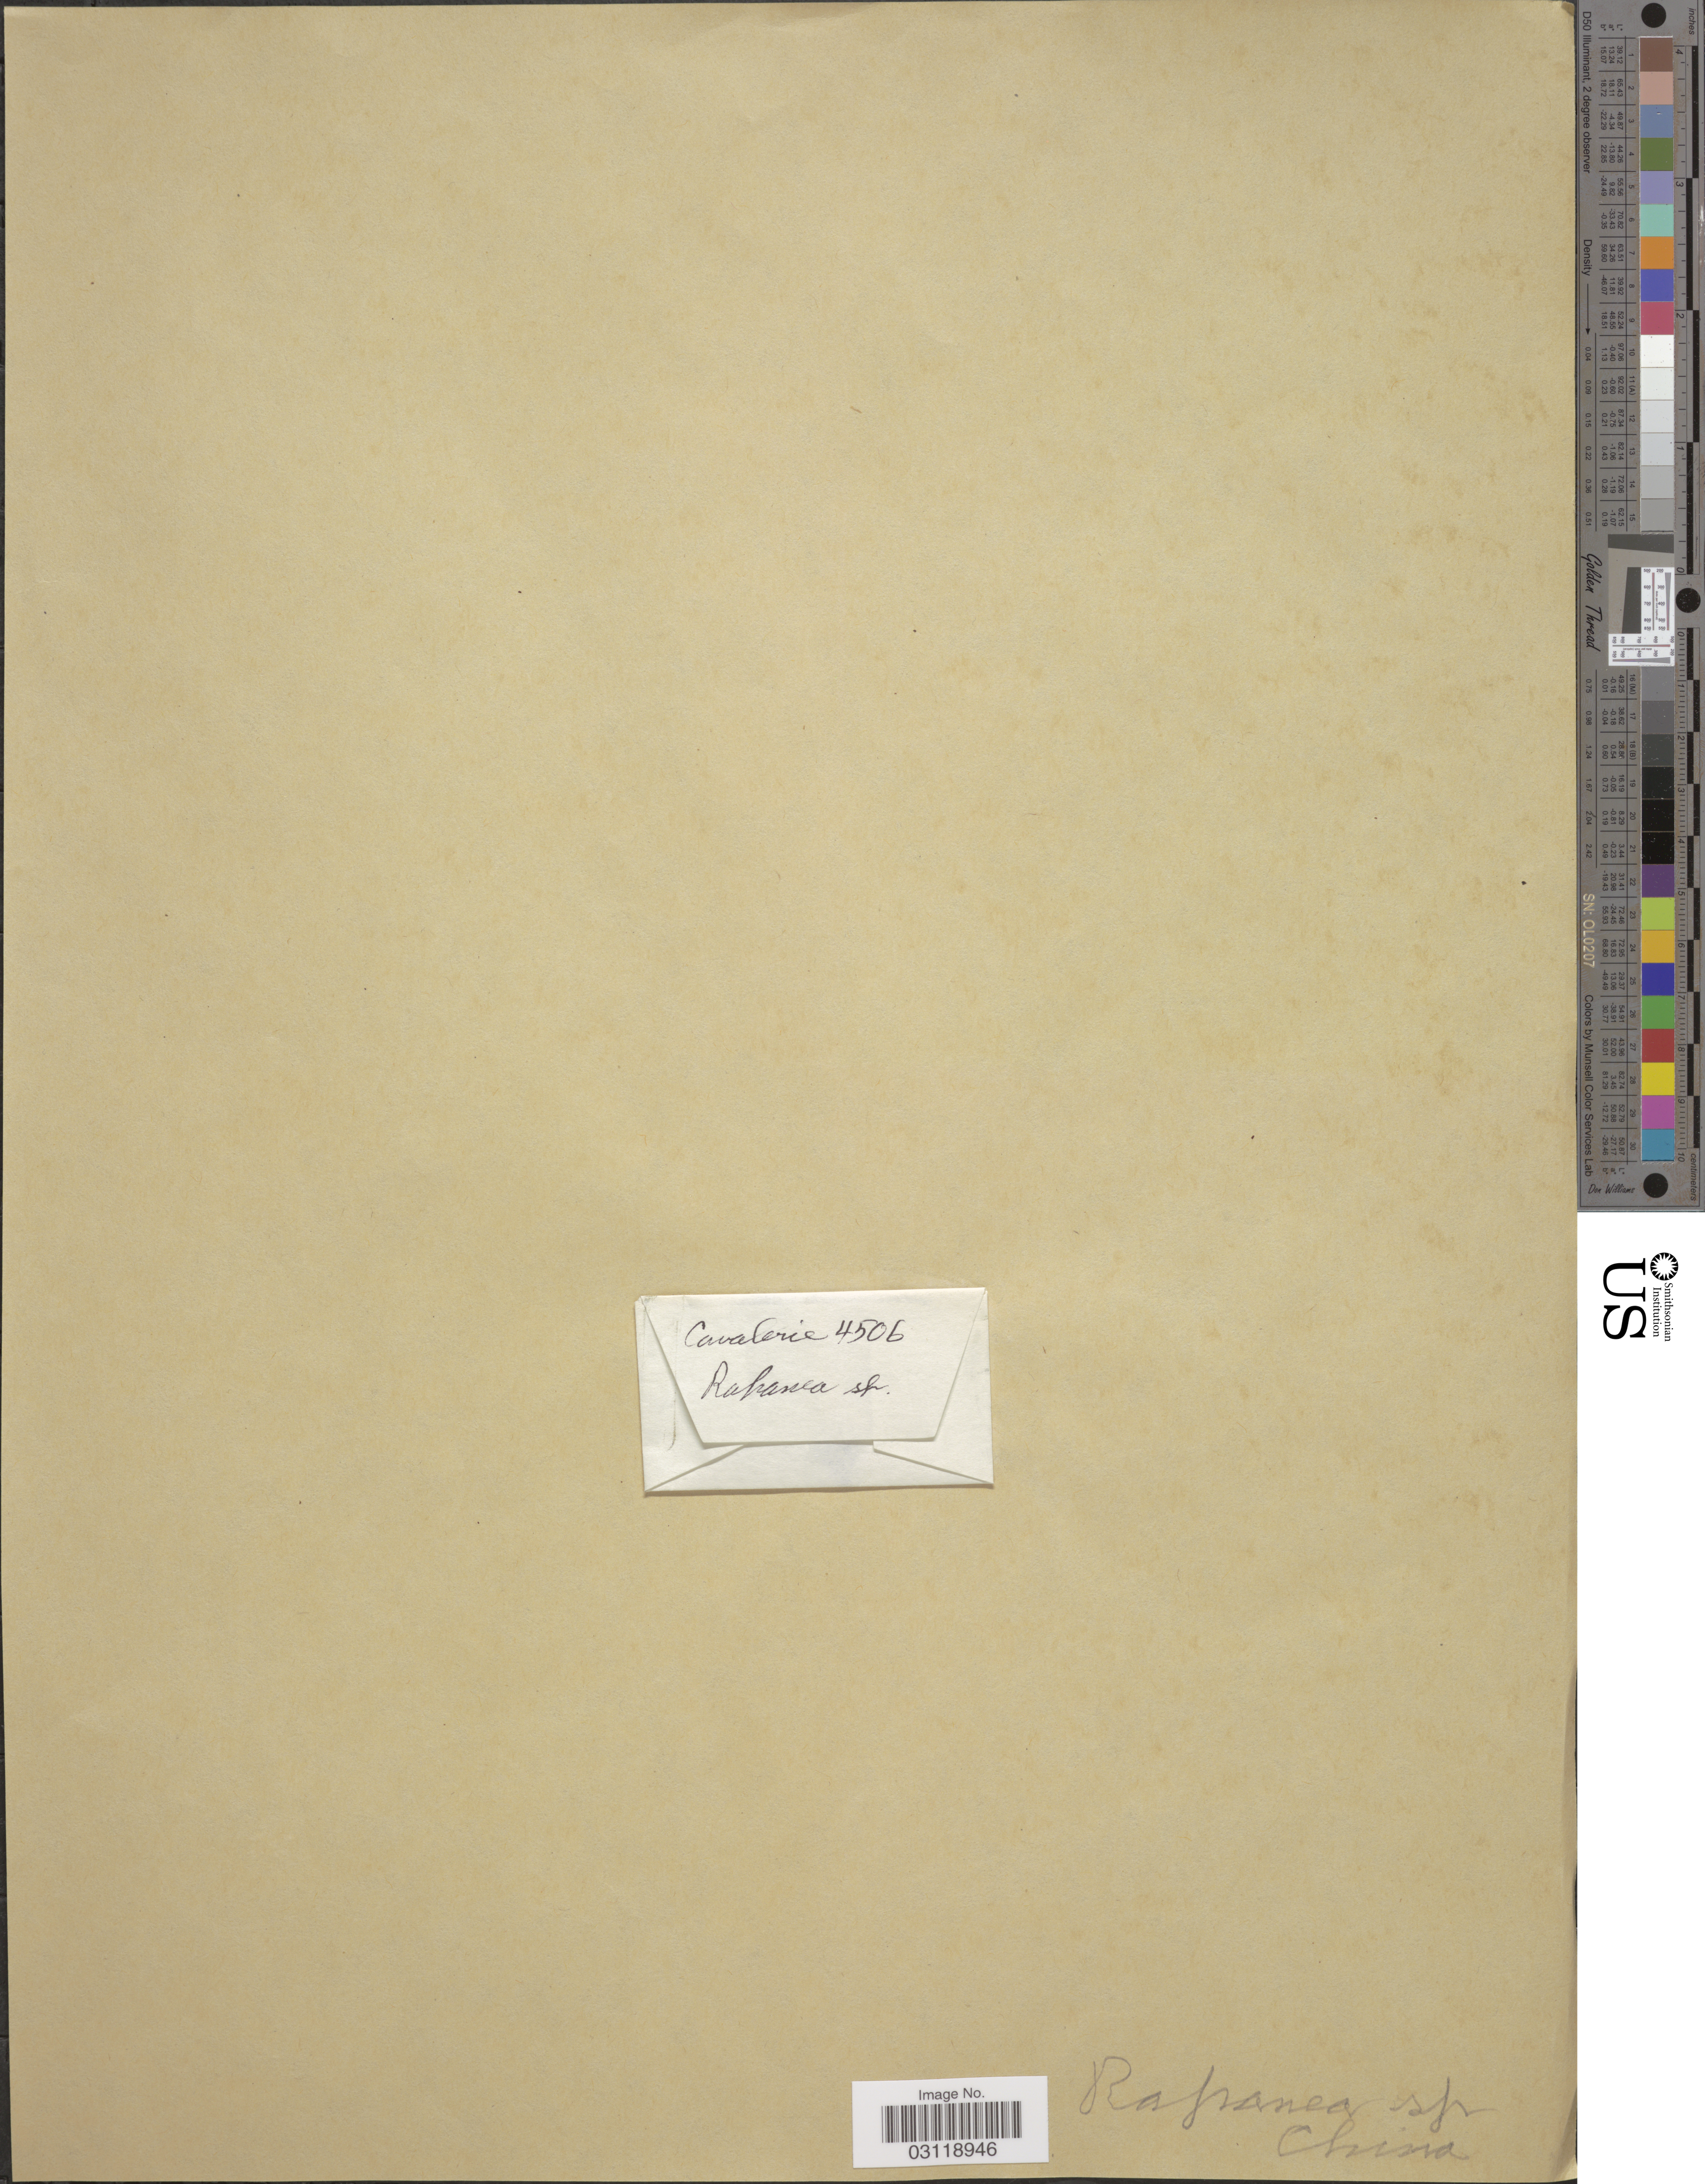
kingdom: Plantae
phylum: Tracheophyta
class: Magnoliopsida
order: Ericales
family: Primulaceae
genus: Rapanea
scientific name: Rapanea sp.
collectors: -. Cavalerie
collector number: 4506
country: China